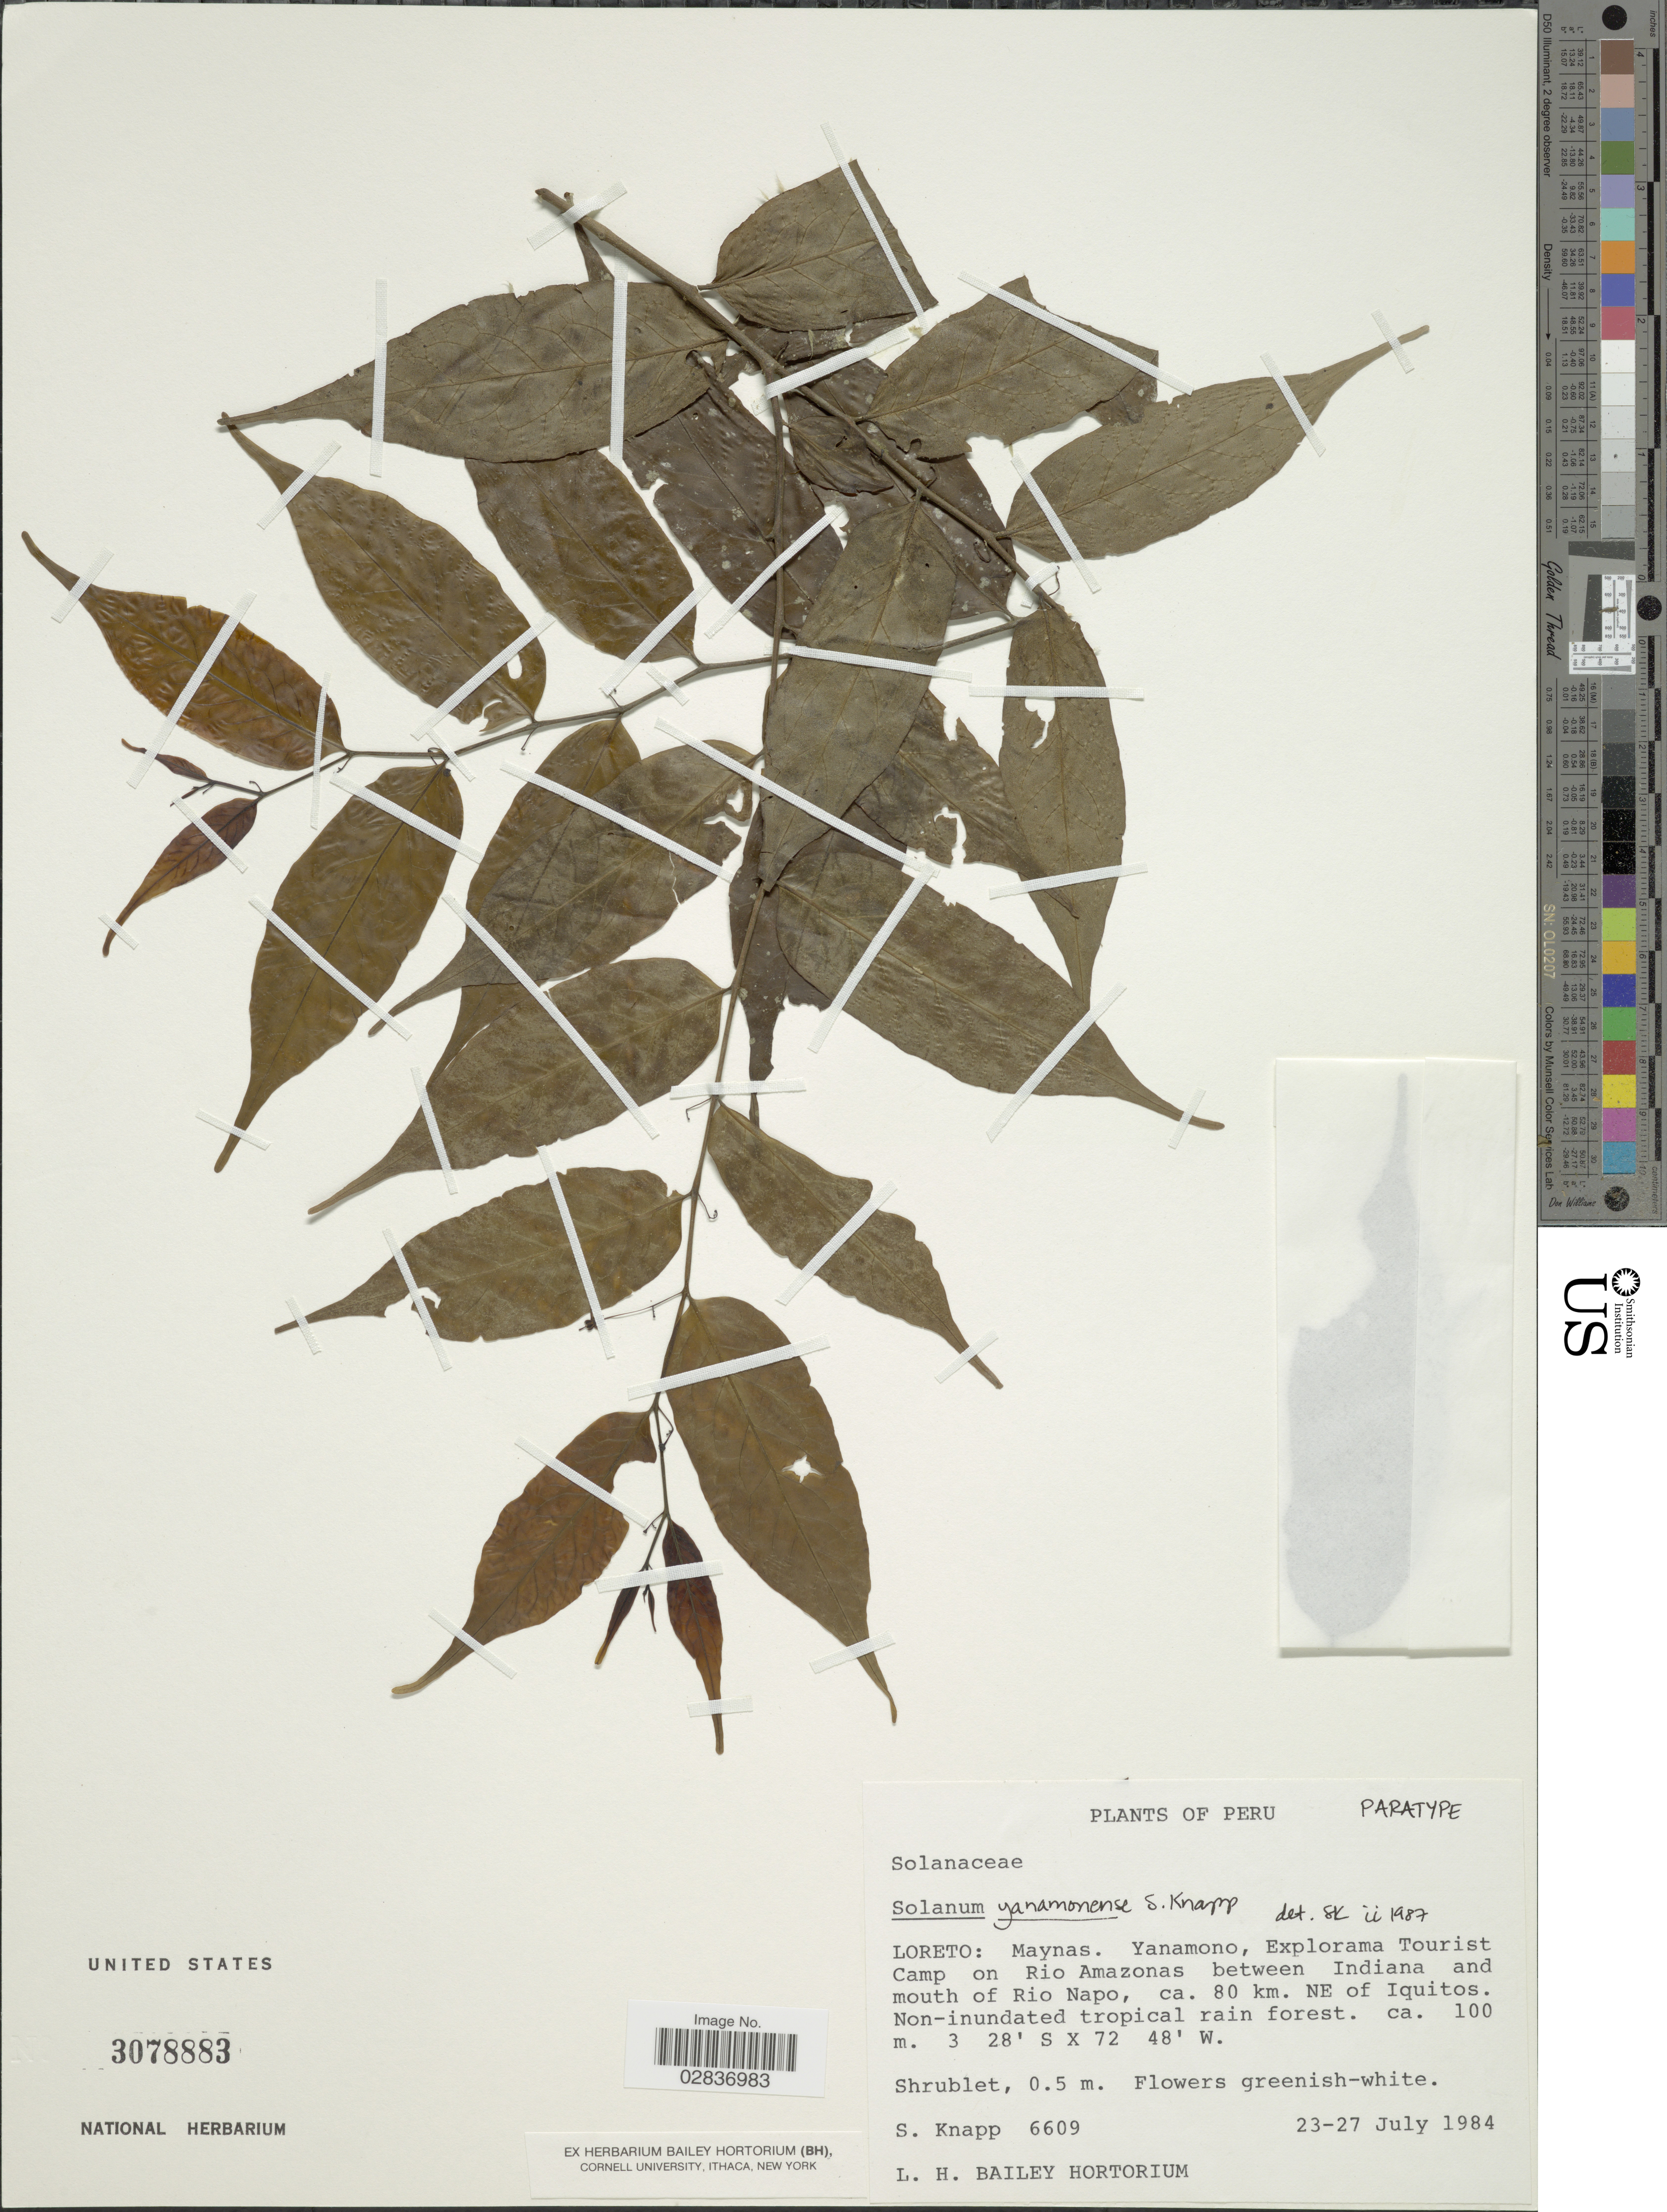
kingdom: Plantae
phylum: Tracheophyta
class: Magnoliopsida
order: Solanales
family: Solanaceae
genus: Solanum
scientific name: Solanum yanamonense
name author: S. Knapp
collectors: S. Knapp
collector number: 6609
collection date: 1984-07-23/1984-07-27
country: Peru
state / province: Loreto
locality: Maynas. Yanamono, Explorama Tourist Camp on Rio Amazonas, between Indiana and mouth of Rio Napo, ca. 80 km. NE of Iquitos.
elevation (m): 100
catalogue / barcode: US 3078883